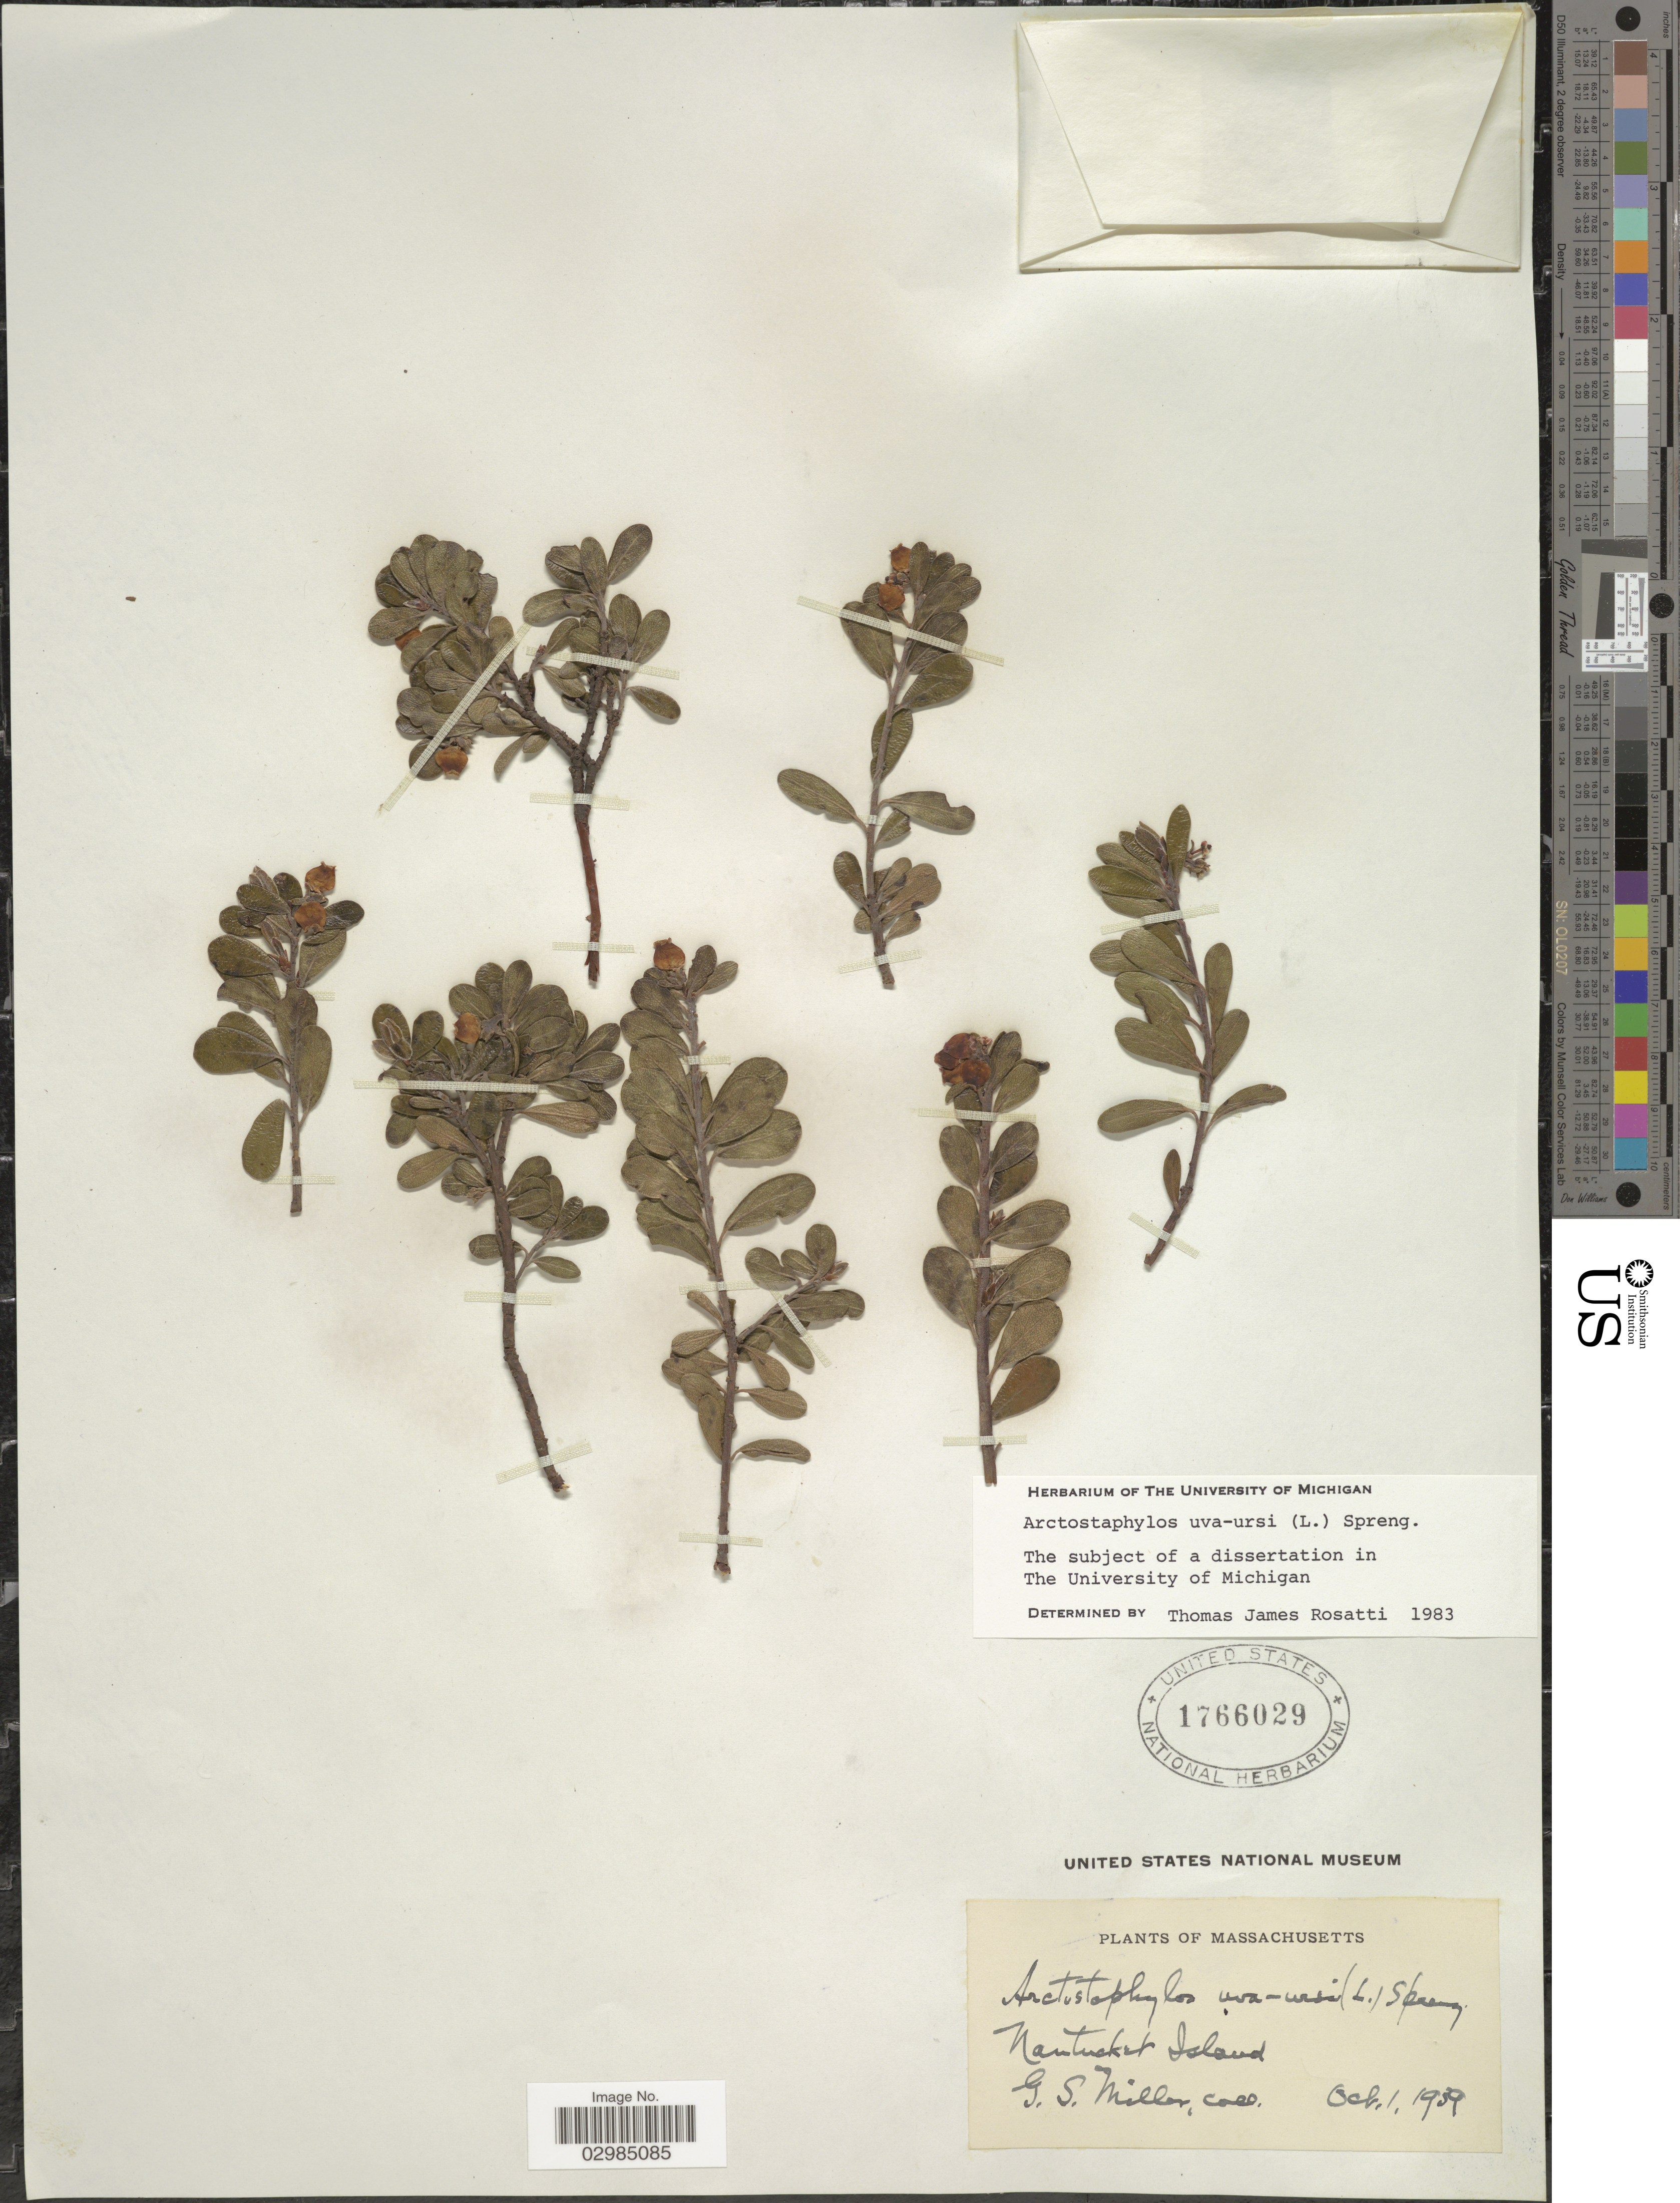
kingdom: Plantae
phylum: Tracheophyta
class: Magnoliopsida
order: Ericales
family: Ericaceae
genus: Arctostaphylos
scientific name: Arctostaphylos uva-ursi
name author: (L.) Spreng.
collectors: G. S. Miller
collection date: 1939-10-01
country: United States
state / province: Massachusetts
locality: Nantucket Island.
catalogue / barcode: US 1766029